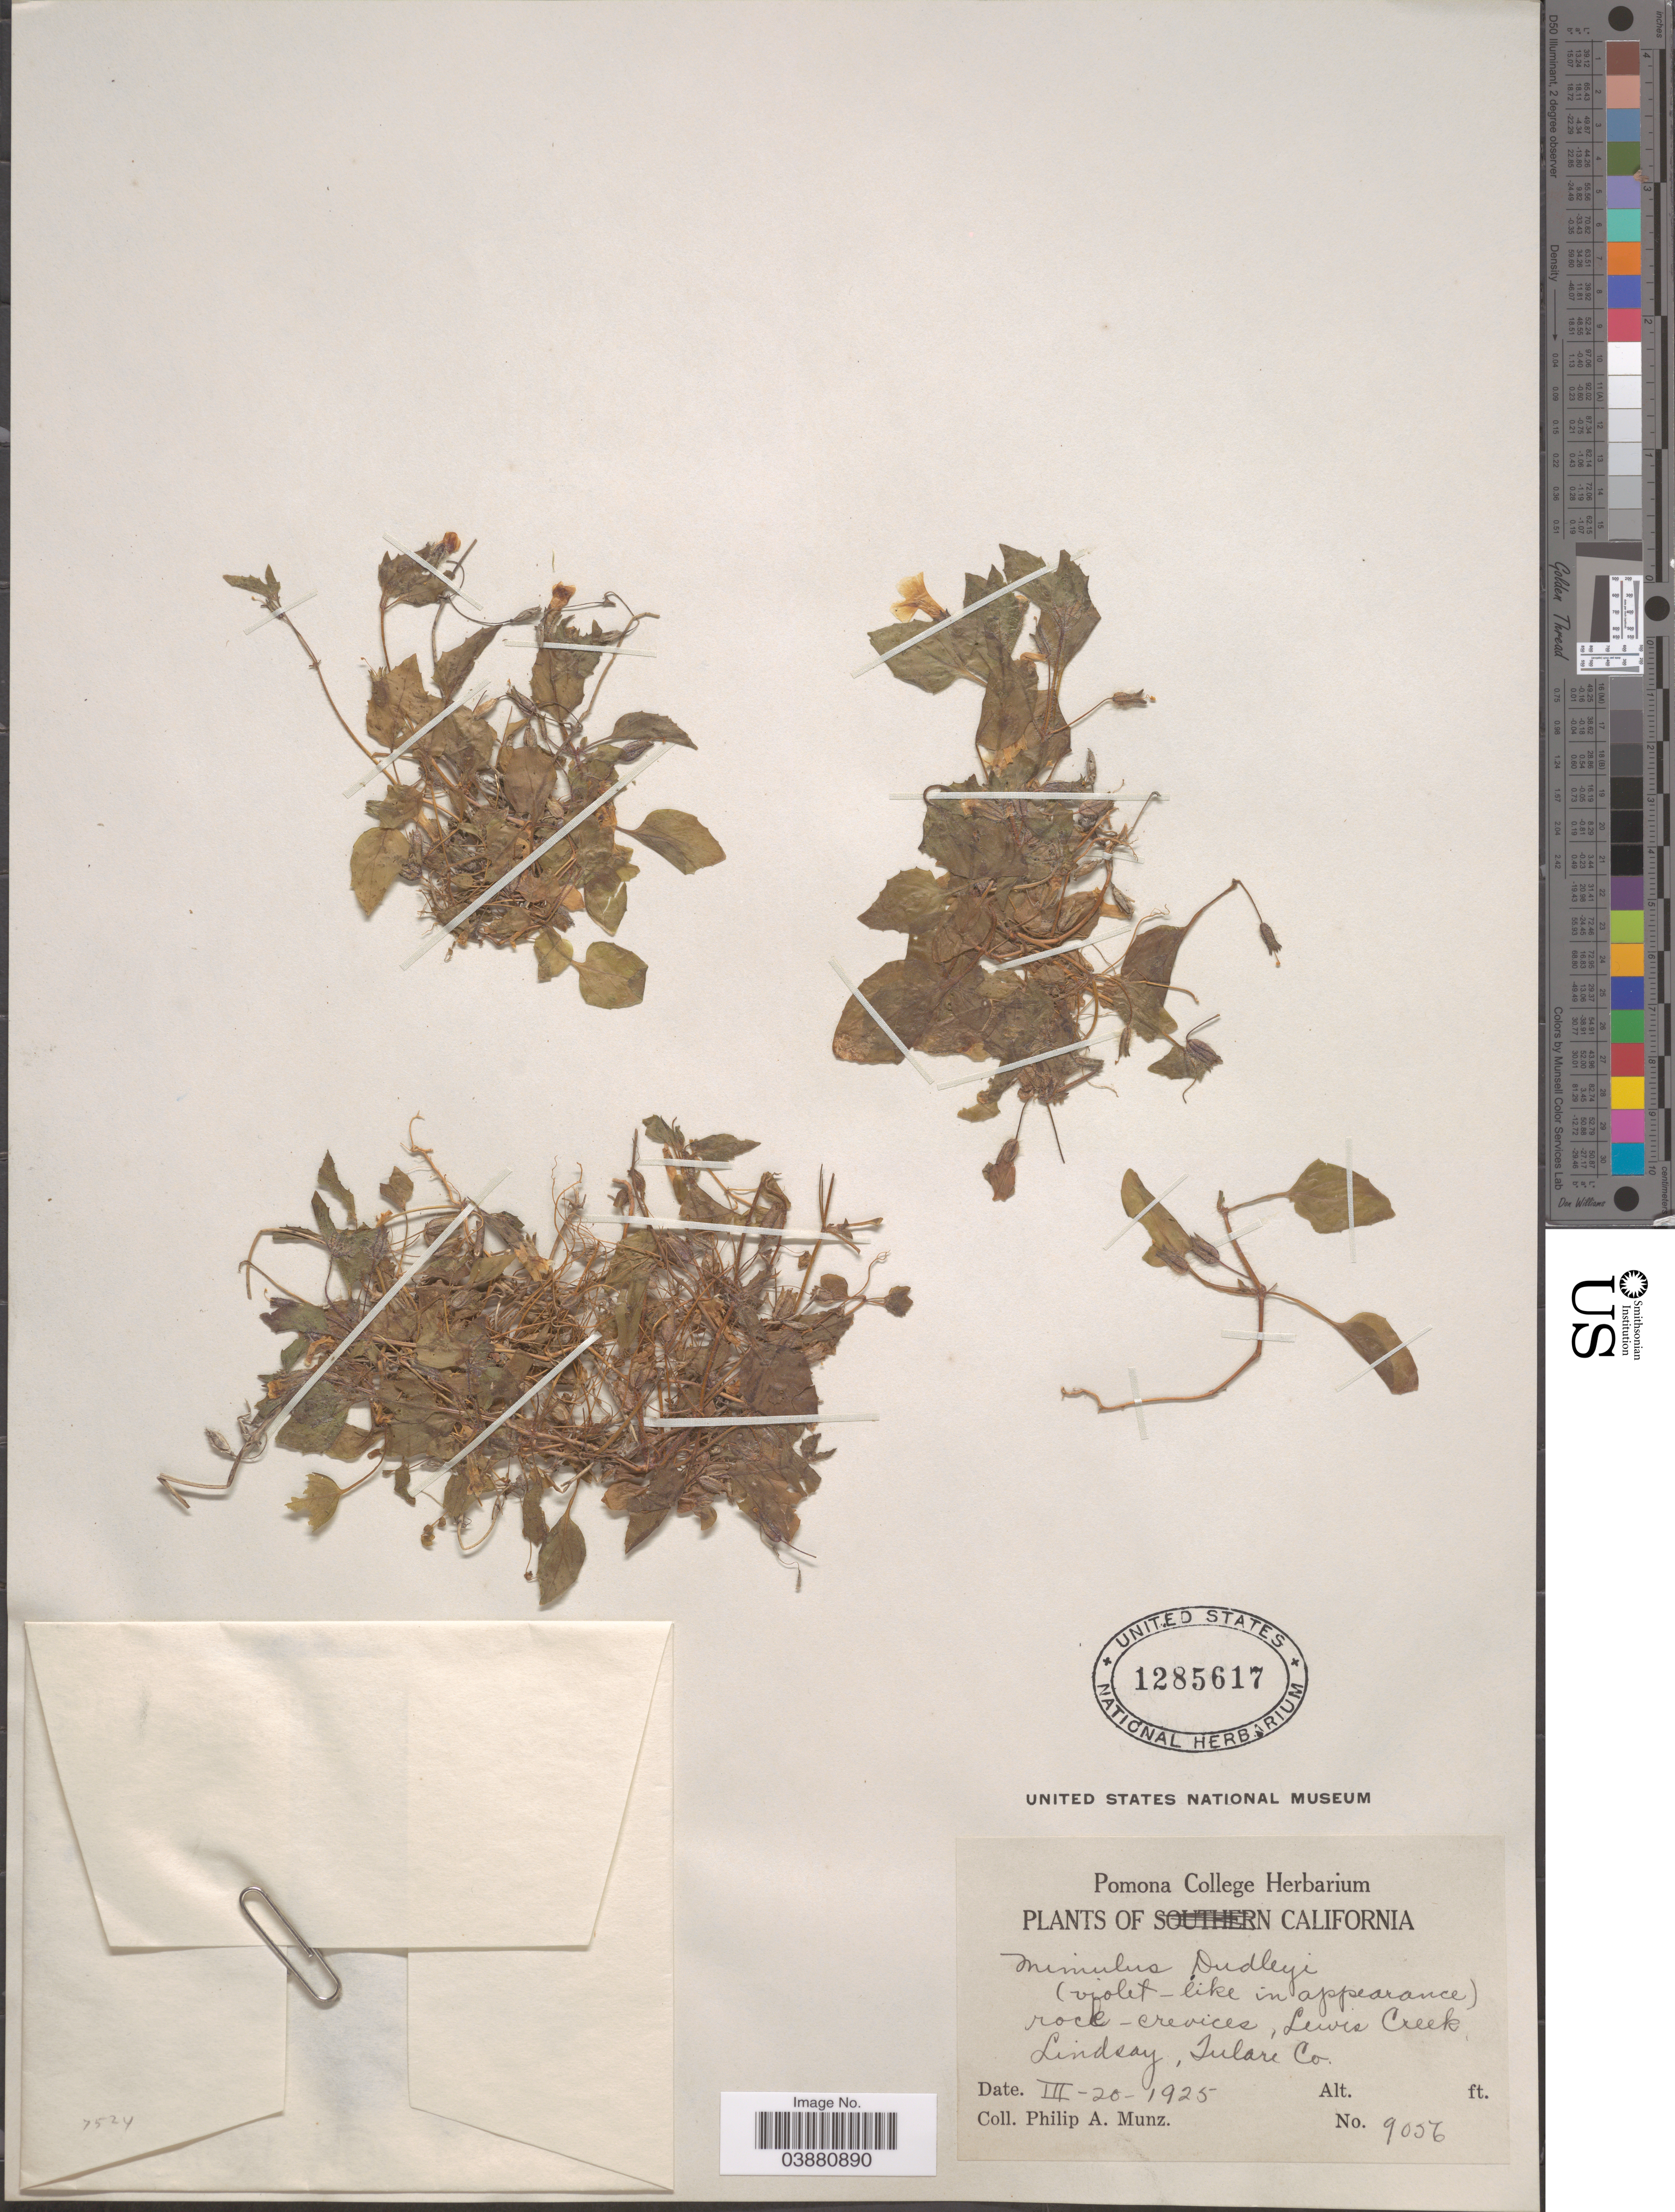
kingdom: Plantae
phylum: Tracheophyta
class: Magnoliopsida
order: Lamiales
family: Phrymaceae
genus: Mimulus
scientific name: Mimulus dudleyi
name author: A.L. Grant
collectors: P. A. Munz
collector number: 9056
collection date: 1925-03-20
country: United States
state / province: California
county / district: Tulare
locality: Rock-crevices, Lewis Creek. Lindsay, Tulare Co.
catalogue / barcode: US 1285617